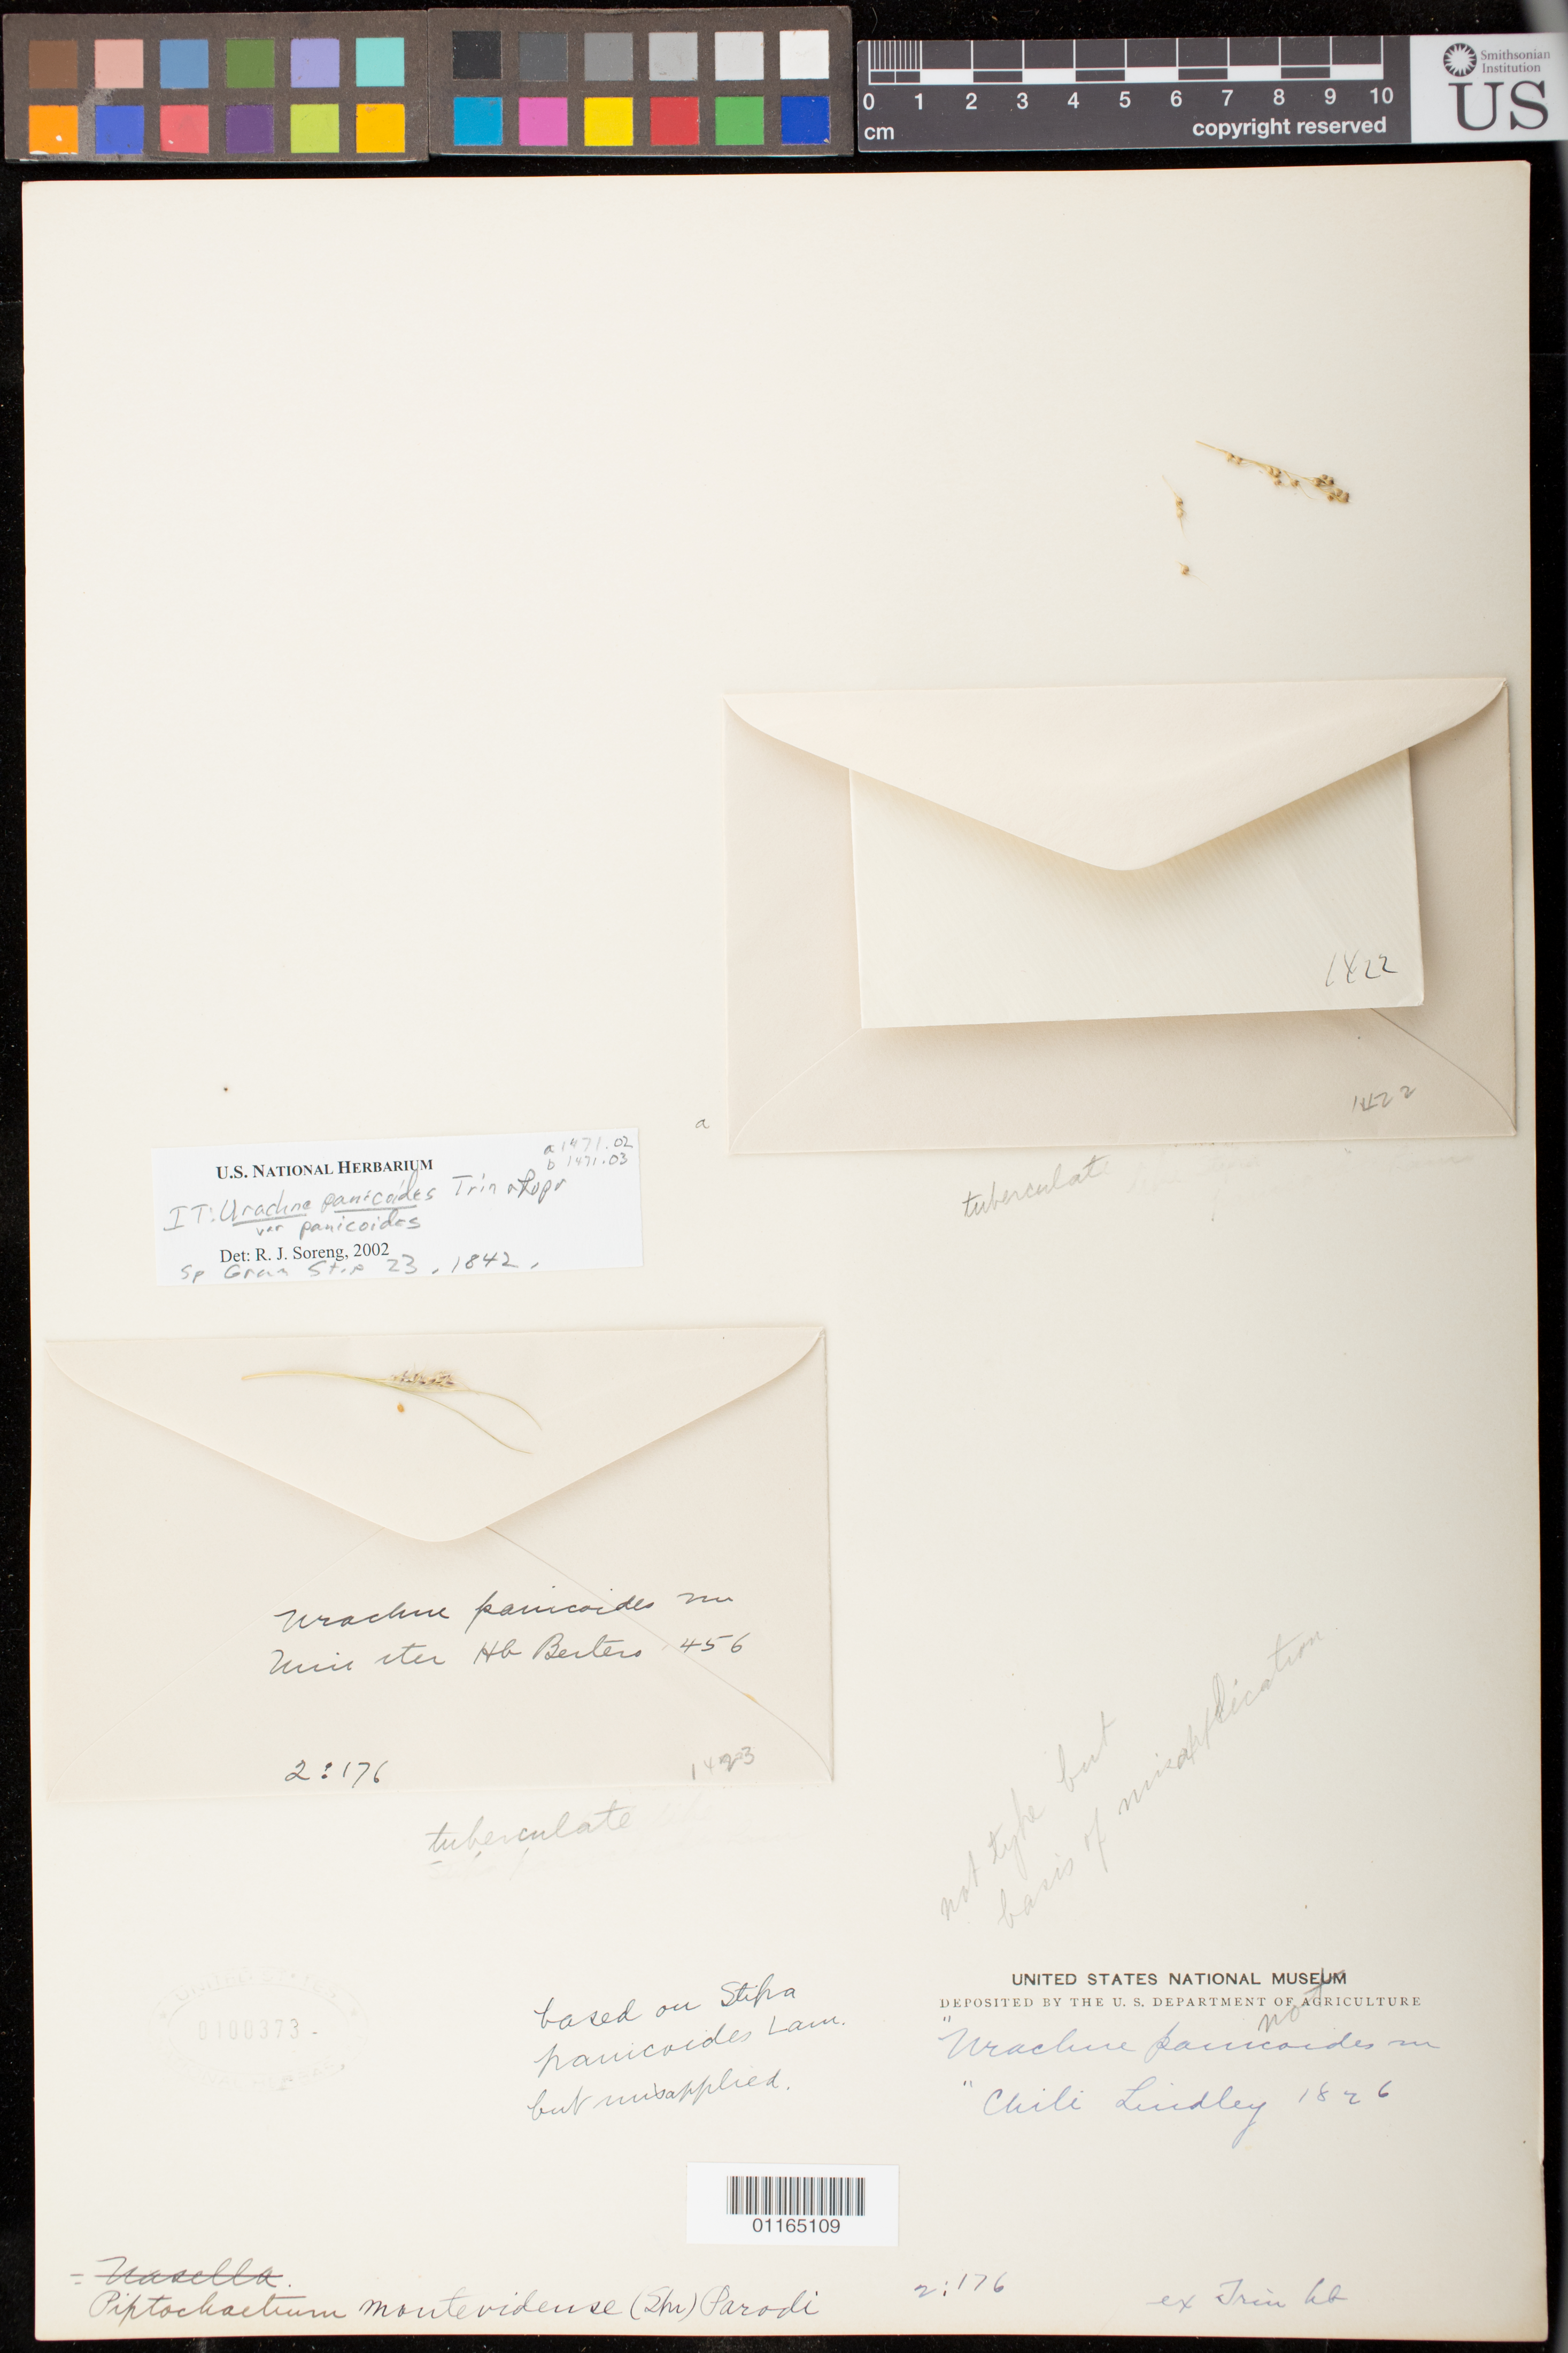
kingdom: Plantae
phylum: Tracheophyta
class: Liliopsida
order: Poales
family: Poaceae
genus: Urachne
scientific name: Urachne panicoides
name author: Nees ex Trin. & Rupr.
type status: Isosyntype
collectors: J. Lindley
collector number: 456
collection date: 1826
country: Chile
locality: ex herb Bertero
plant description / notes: Fragmentary material of type specimen ex herb. Trin., ex herb. Bertero (?) (2 elements on sheet)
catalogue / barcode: US 100373